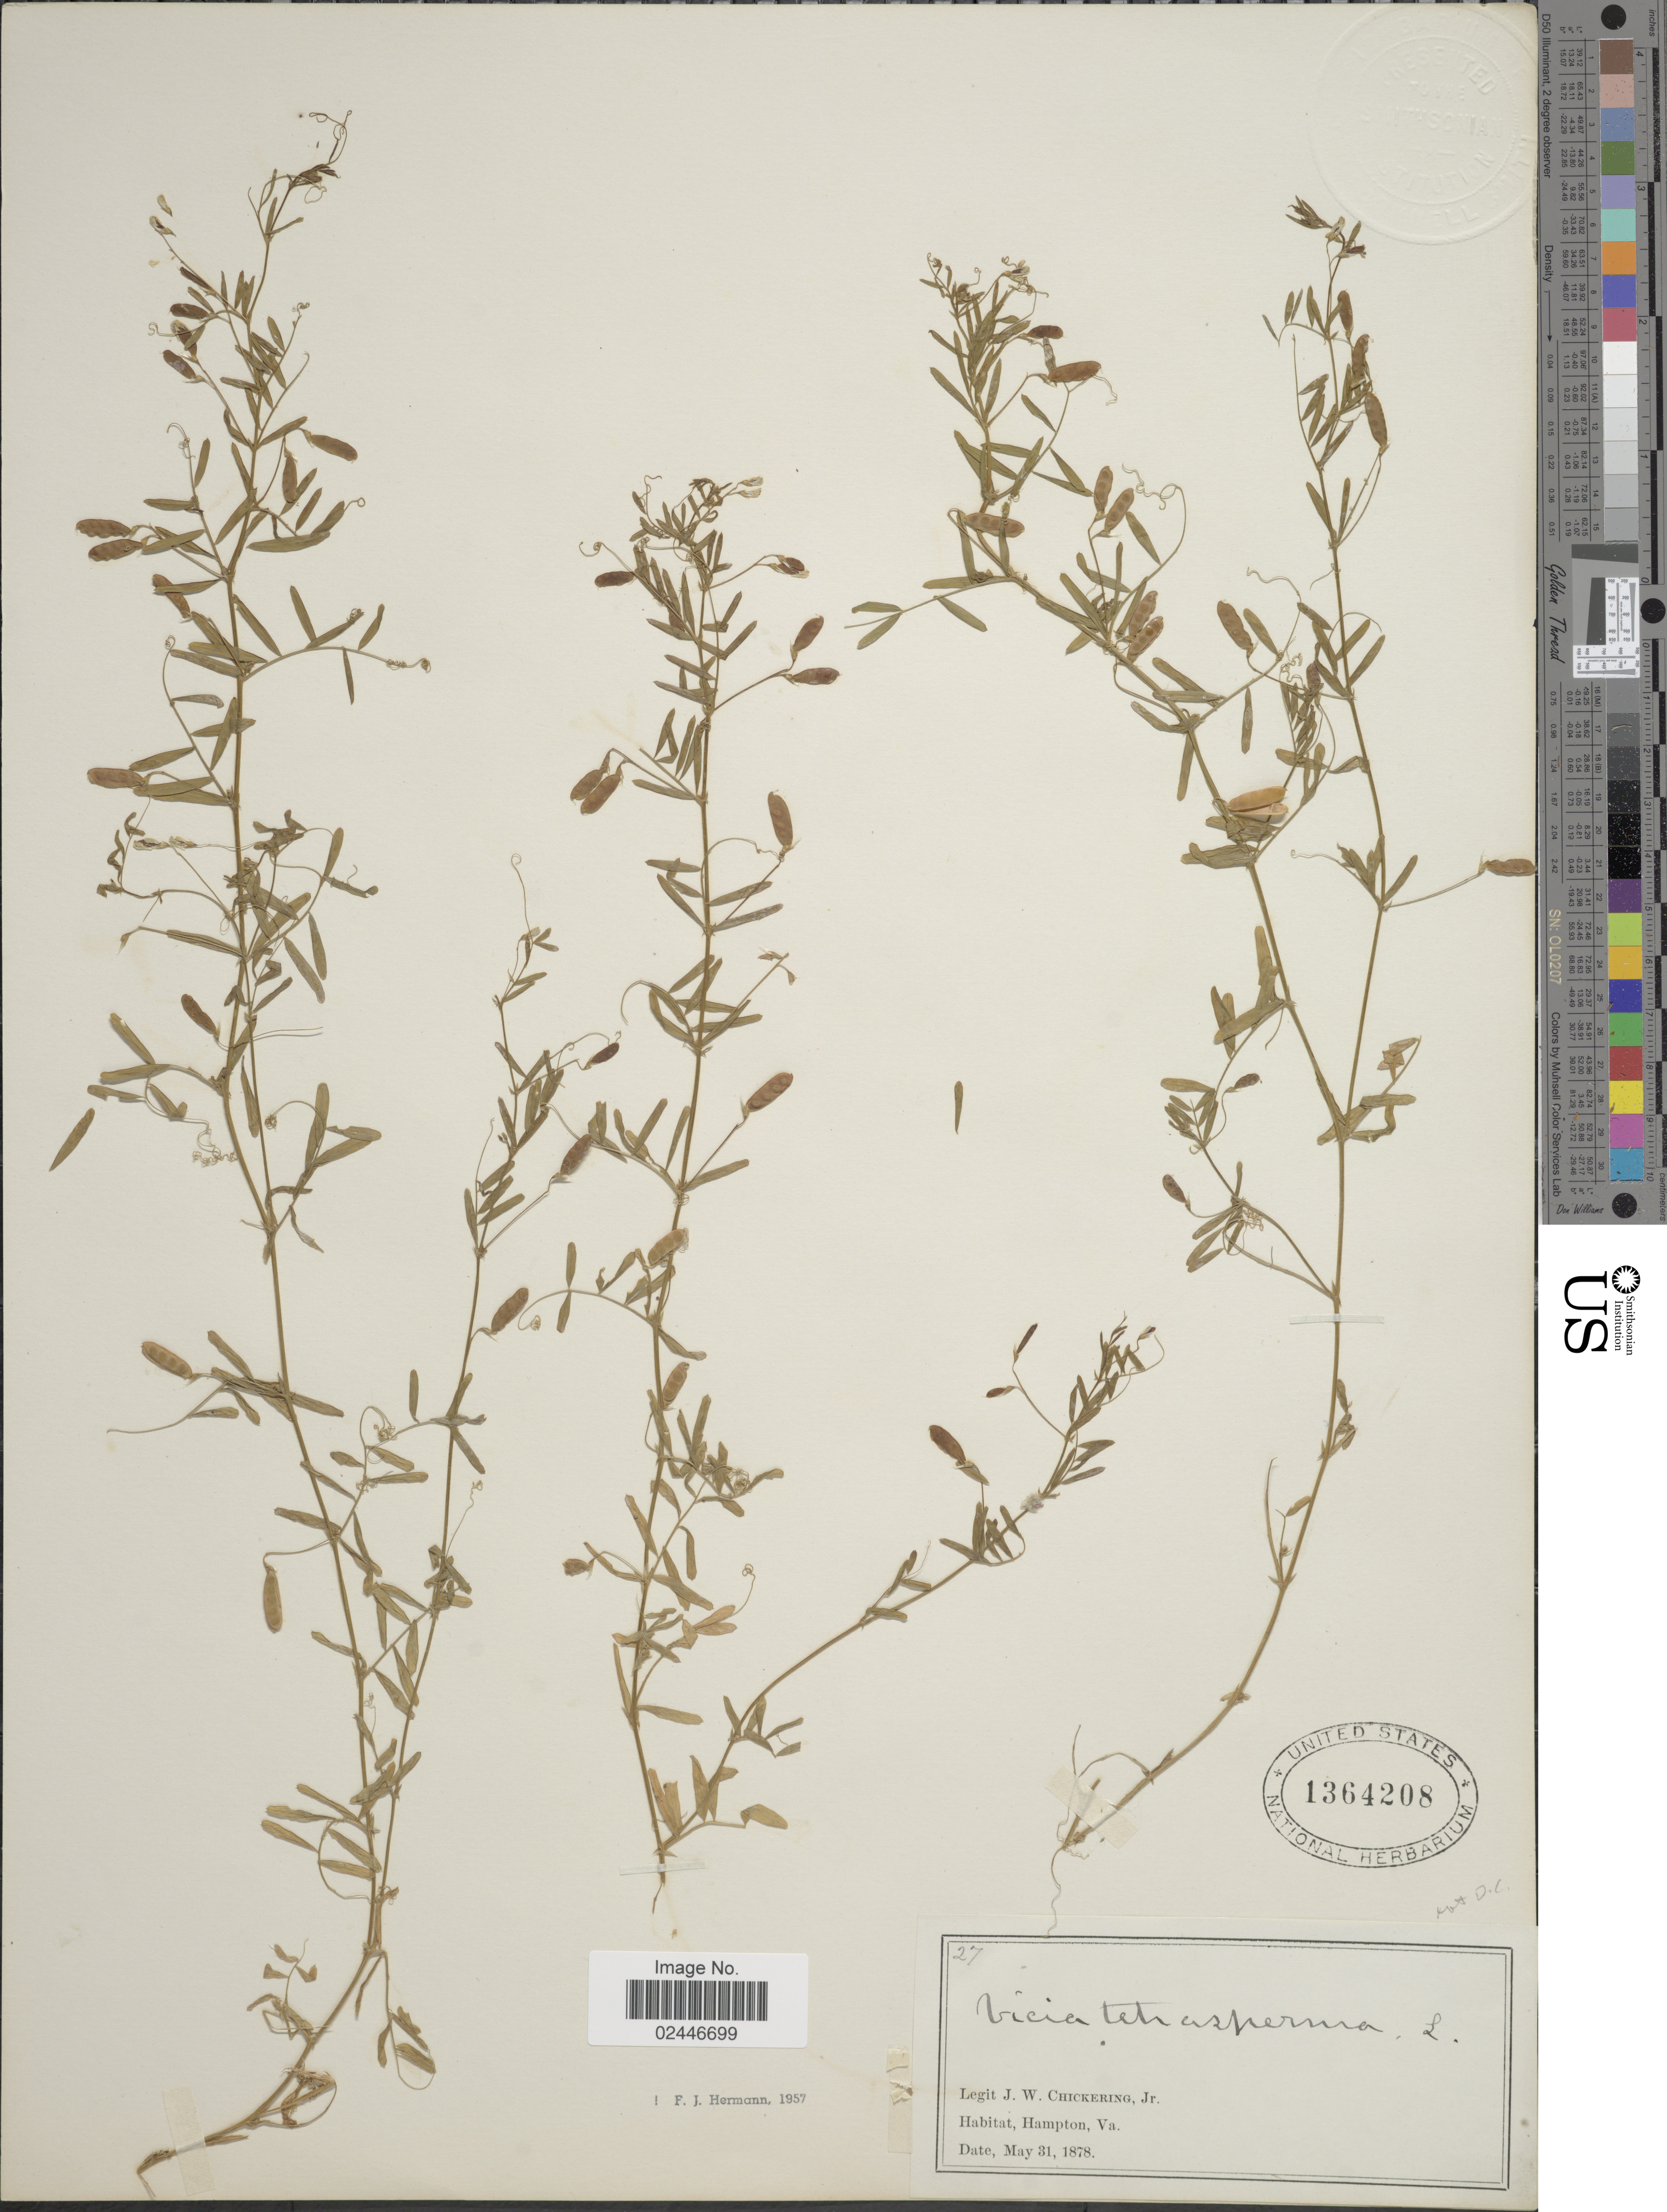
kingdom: Plantae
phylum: Tracheophyta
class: Magnoliopsida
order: Fabales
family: Fabaceae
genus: Vicia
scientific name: Vicia tetrasperma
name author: (L.) Schreb.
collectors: J. W. Chickering Jr.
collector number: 27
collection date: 1878-05-31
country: United States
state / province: Virginia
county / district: City of Hampton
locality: Hampton, Va.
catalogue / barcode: US 1364208